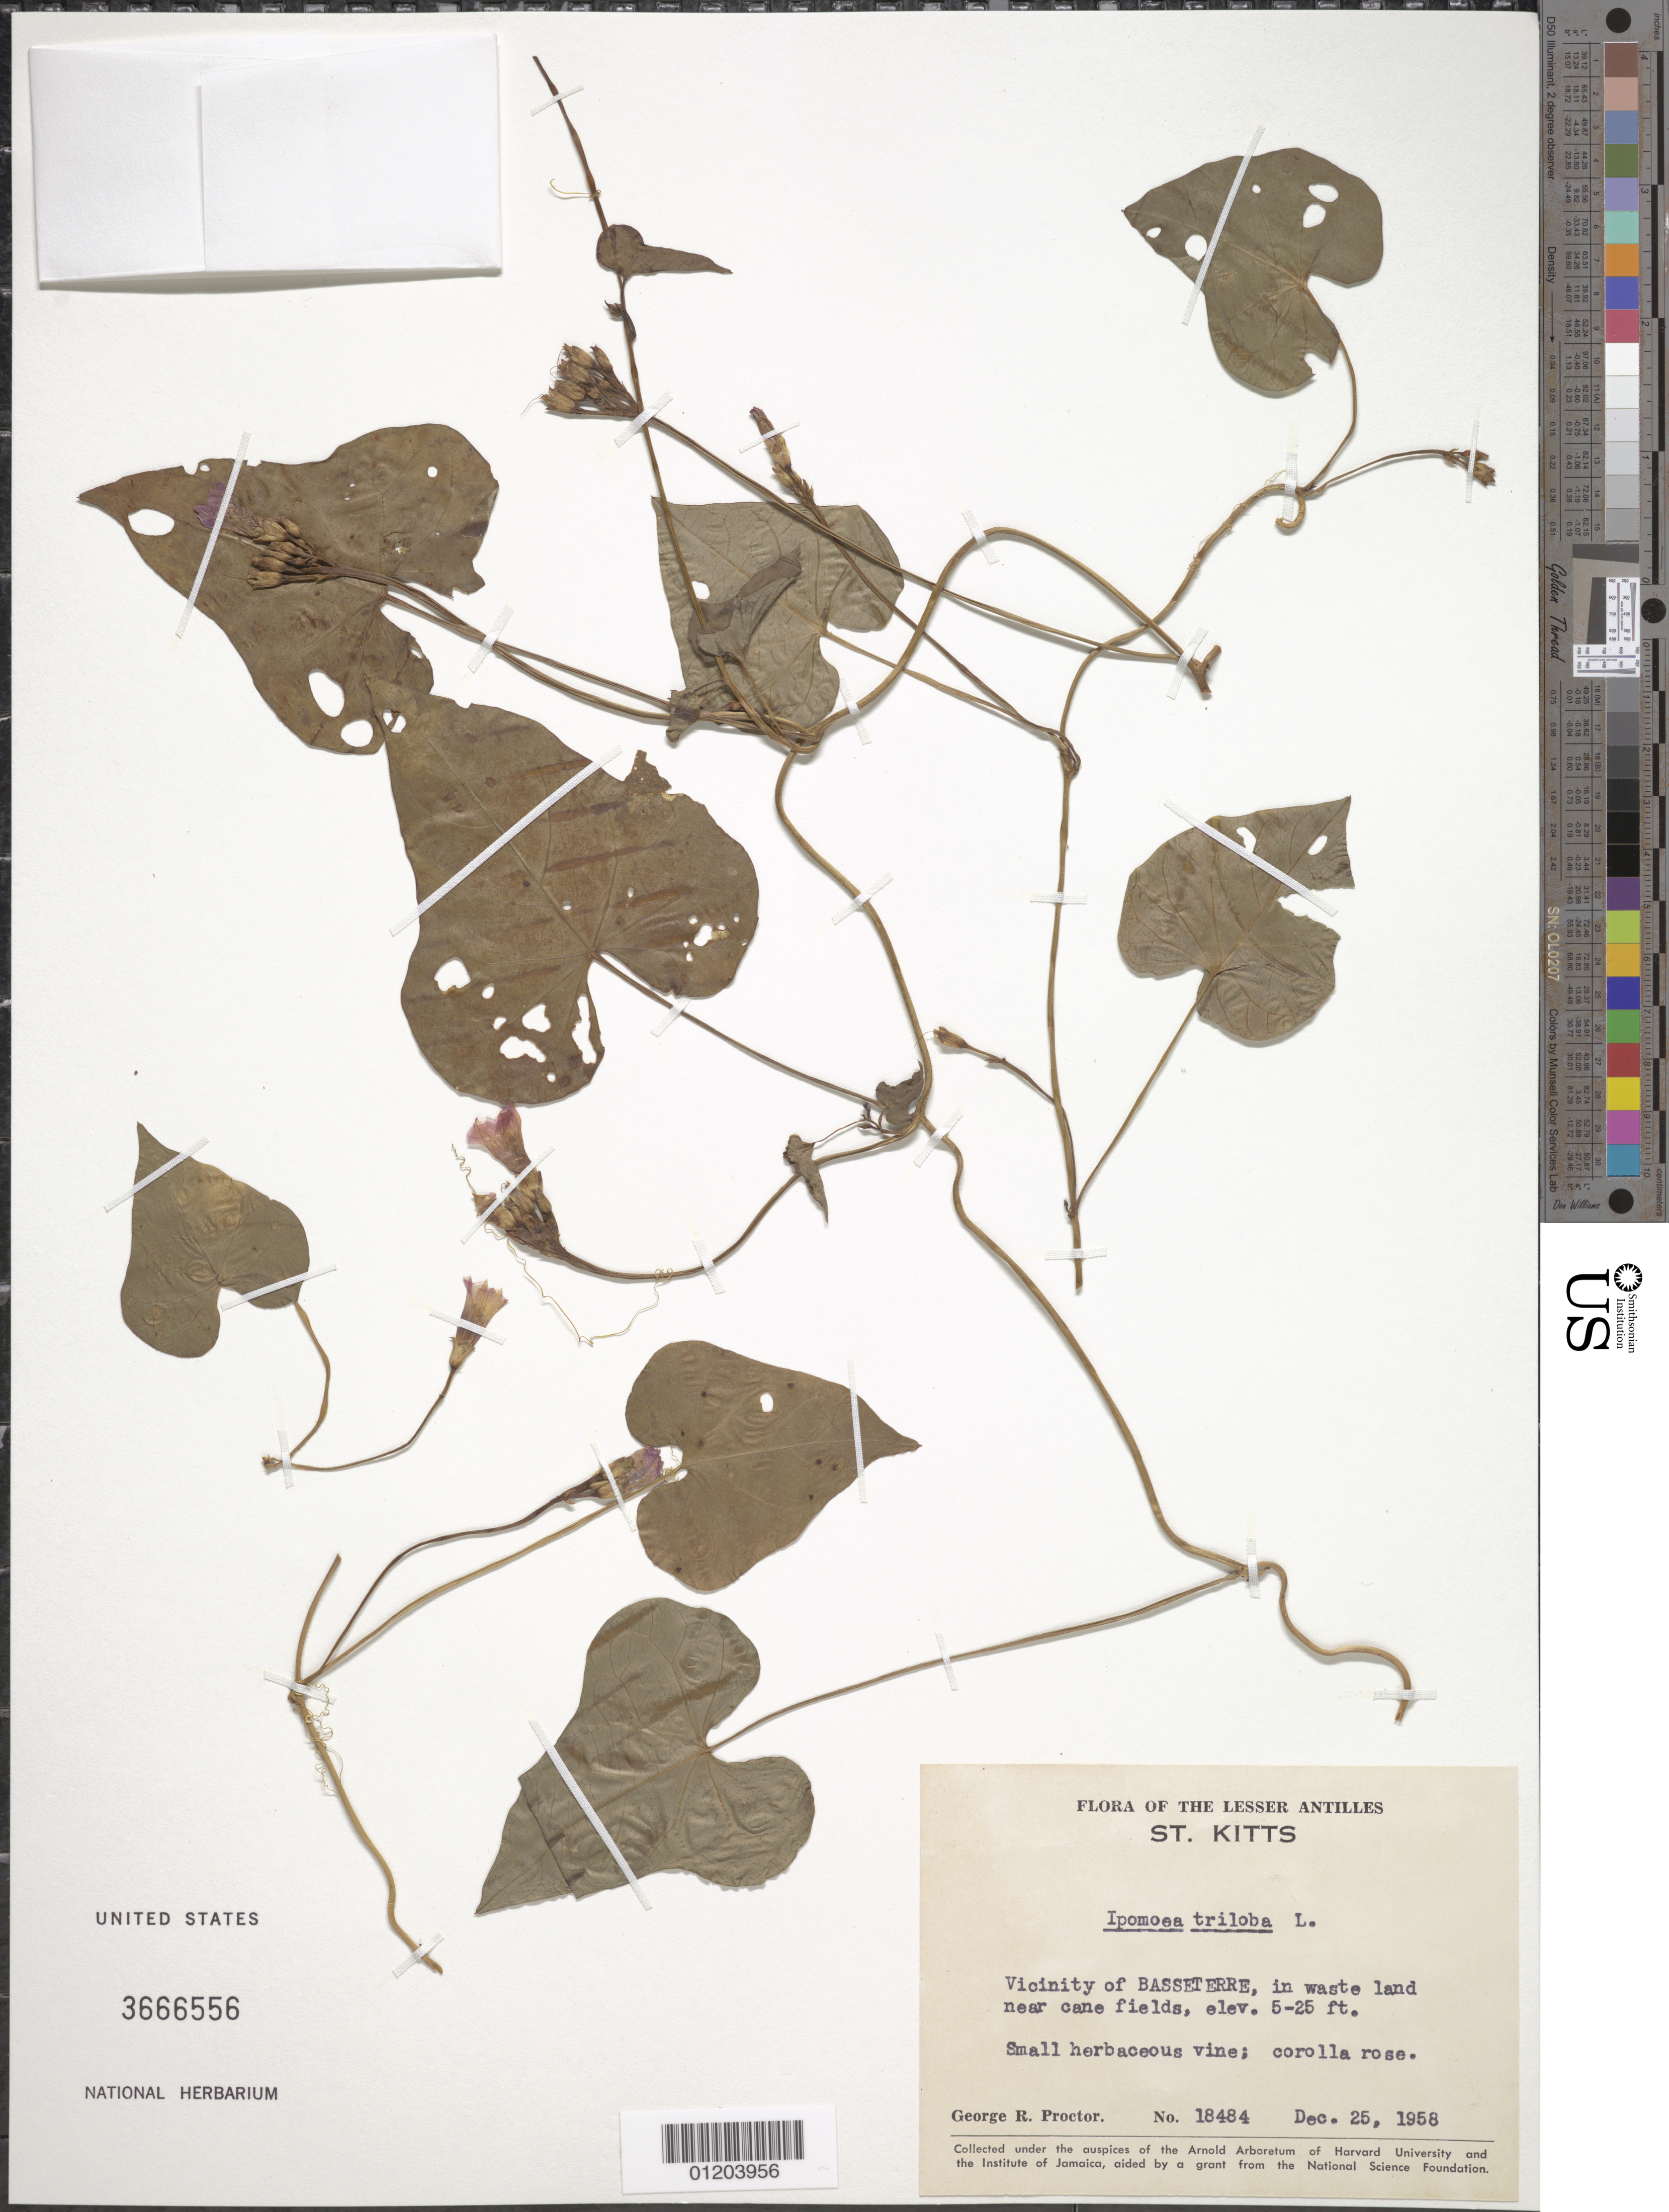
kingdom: Plantae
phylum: Tracheophyta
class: Magnoliopsida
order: Solanales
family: Convolvulaceae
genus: Ipomoea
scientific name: Ipomoea triloba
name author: L.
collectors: G. R. Proctor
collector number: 18484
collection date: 1958-12-25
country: St. Christopher-Nevis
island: St. Kitts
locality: Basse Terre, vicinity.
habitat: In waste land near cane fields.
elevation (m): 2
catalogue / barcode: US 3666556